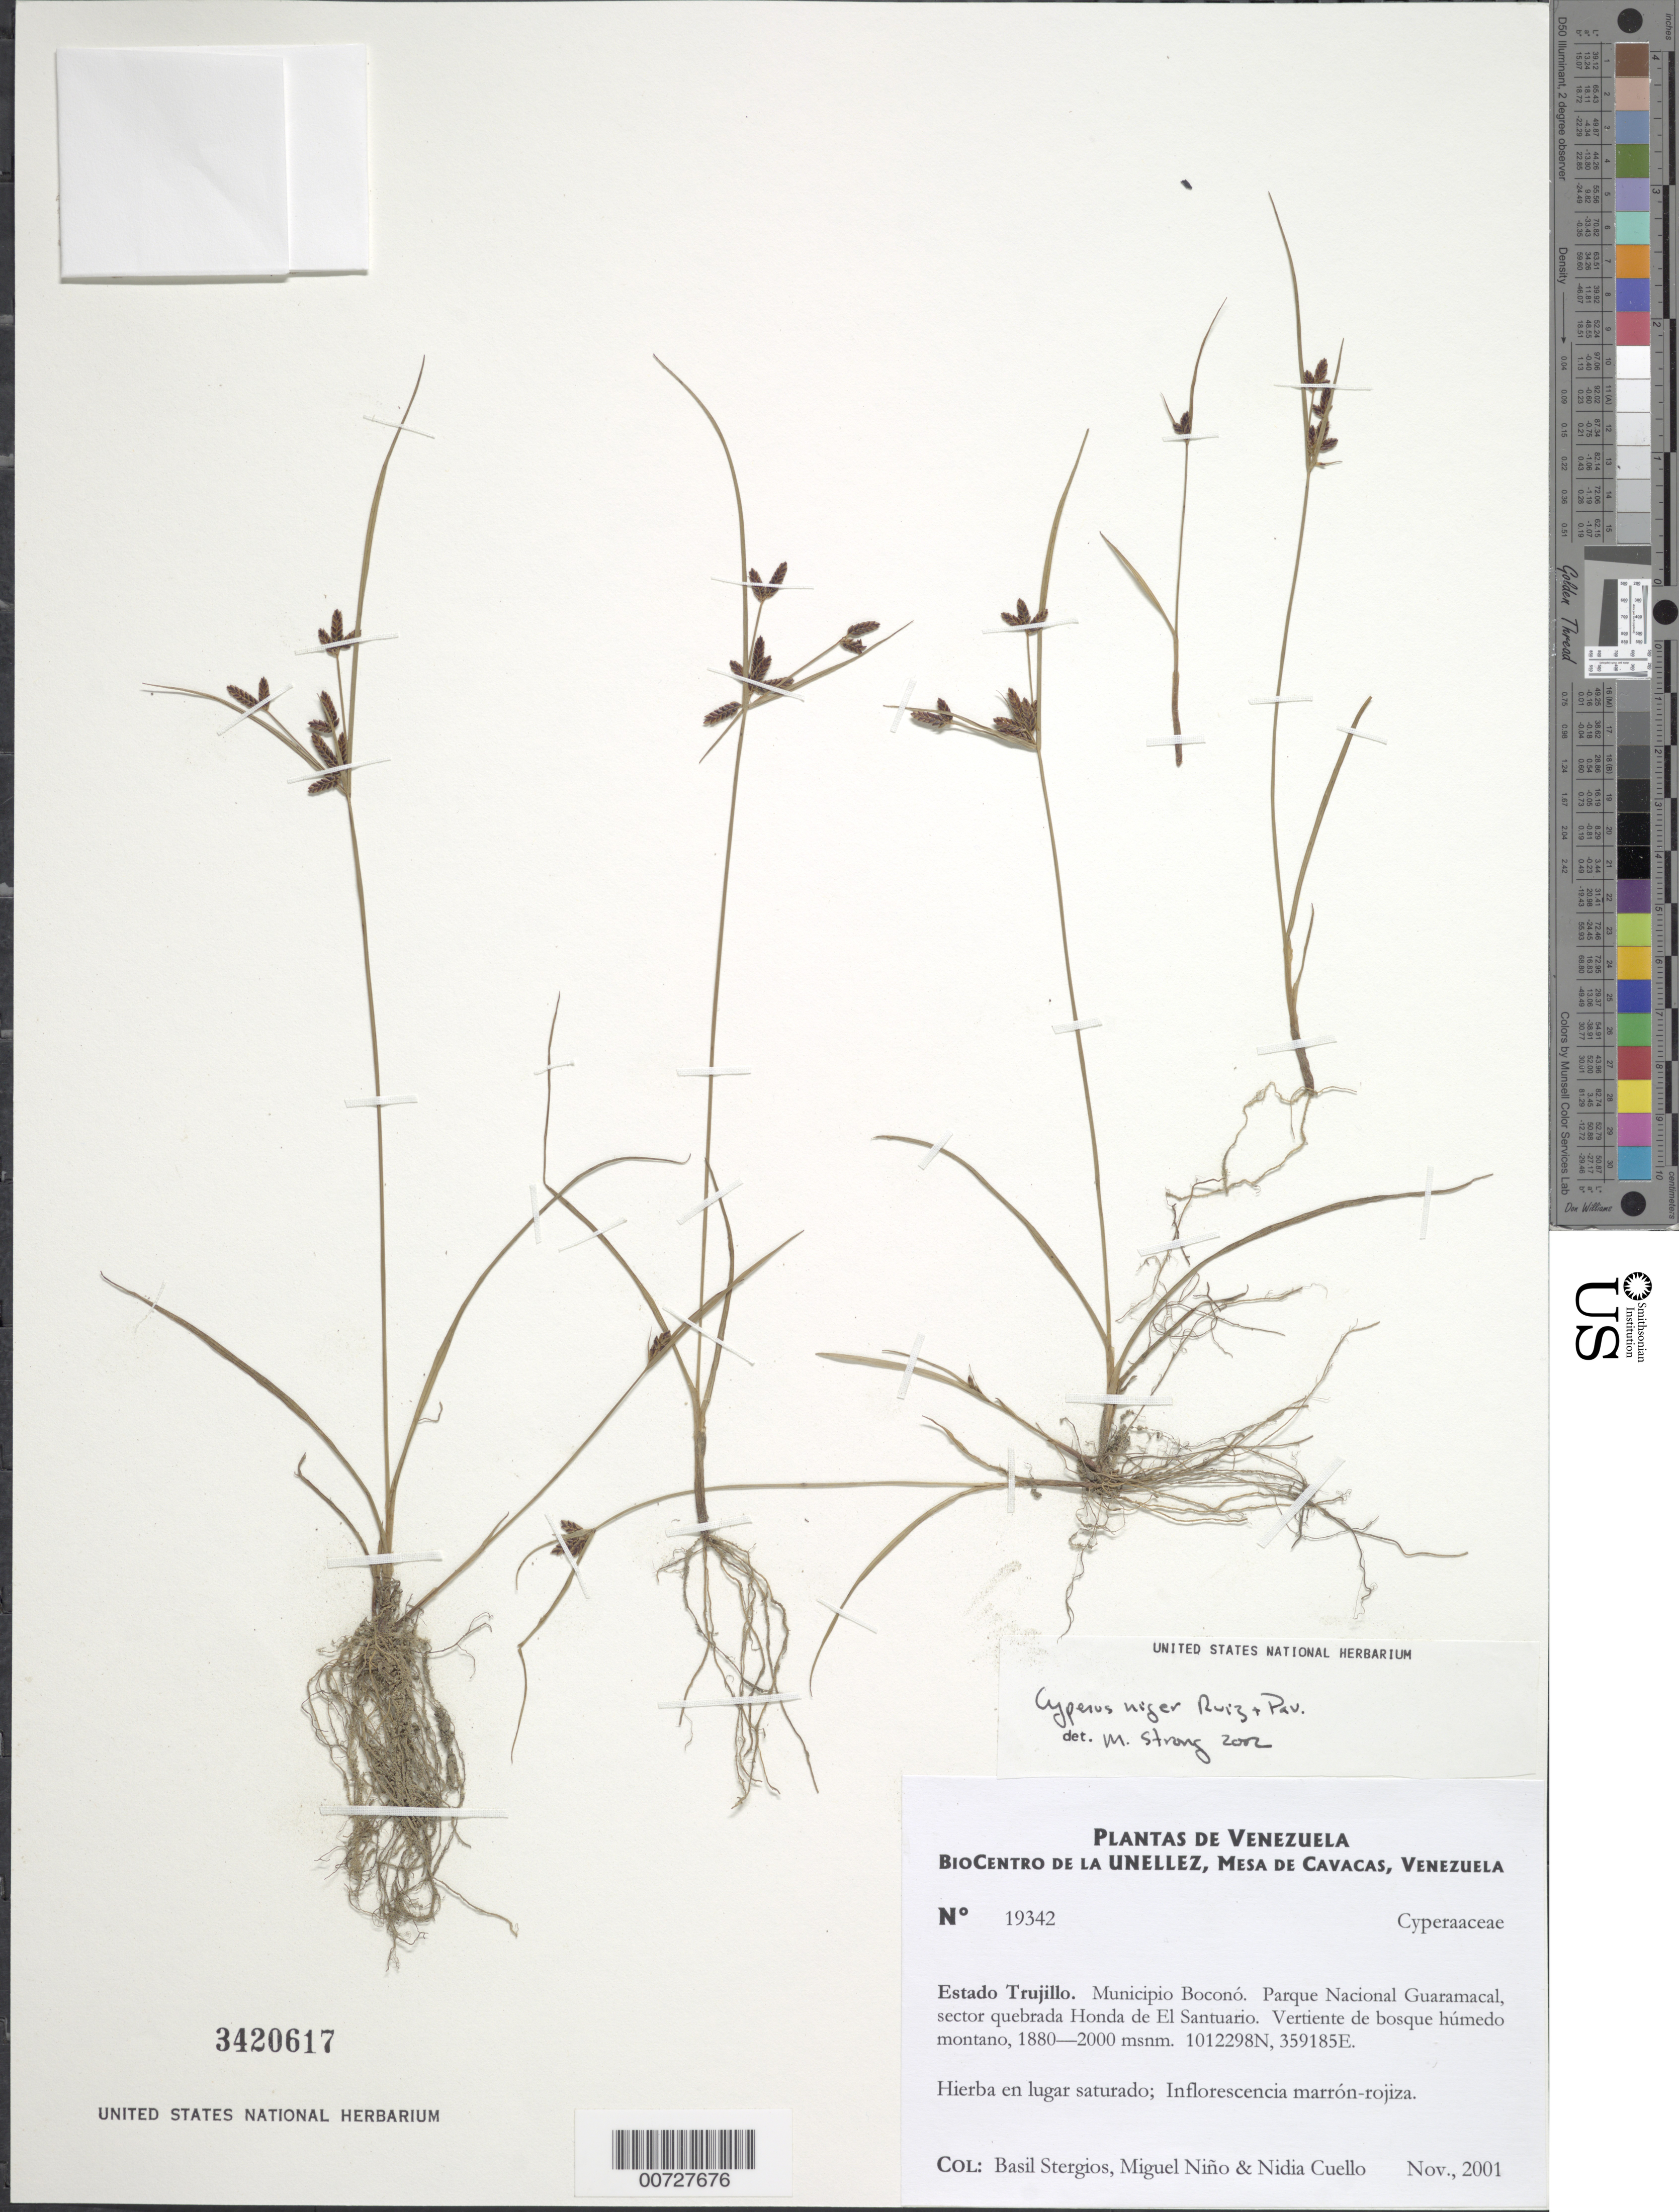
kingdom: Plantae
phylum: Tracheophyta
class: Liliopsida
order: Poales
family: Cyperaceae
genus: Cyperus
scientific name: Cyperus niger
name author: Ruiz & Pav.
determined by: Strong, M. T., (US), Smithsonian Institution - National Museum of Natural History (UNITED STATES)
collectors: B. G. Stergios, S. M. Niño & N. L. Cuello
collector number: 19342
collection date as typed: Nov 2001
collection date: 2001-11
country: Venezuela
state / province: Trujillo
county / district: Boconó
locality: Parque Nacional Guaramacal. Sector quebrada Honda de El Santuario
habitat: Vertiente de bosque húmedo montano; lugar saturado.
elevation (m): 1880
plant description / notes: PORT, US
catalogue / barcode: US 3420617